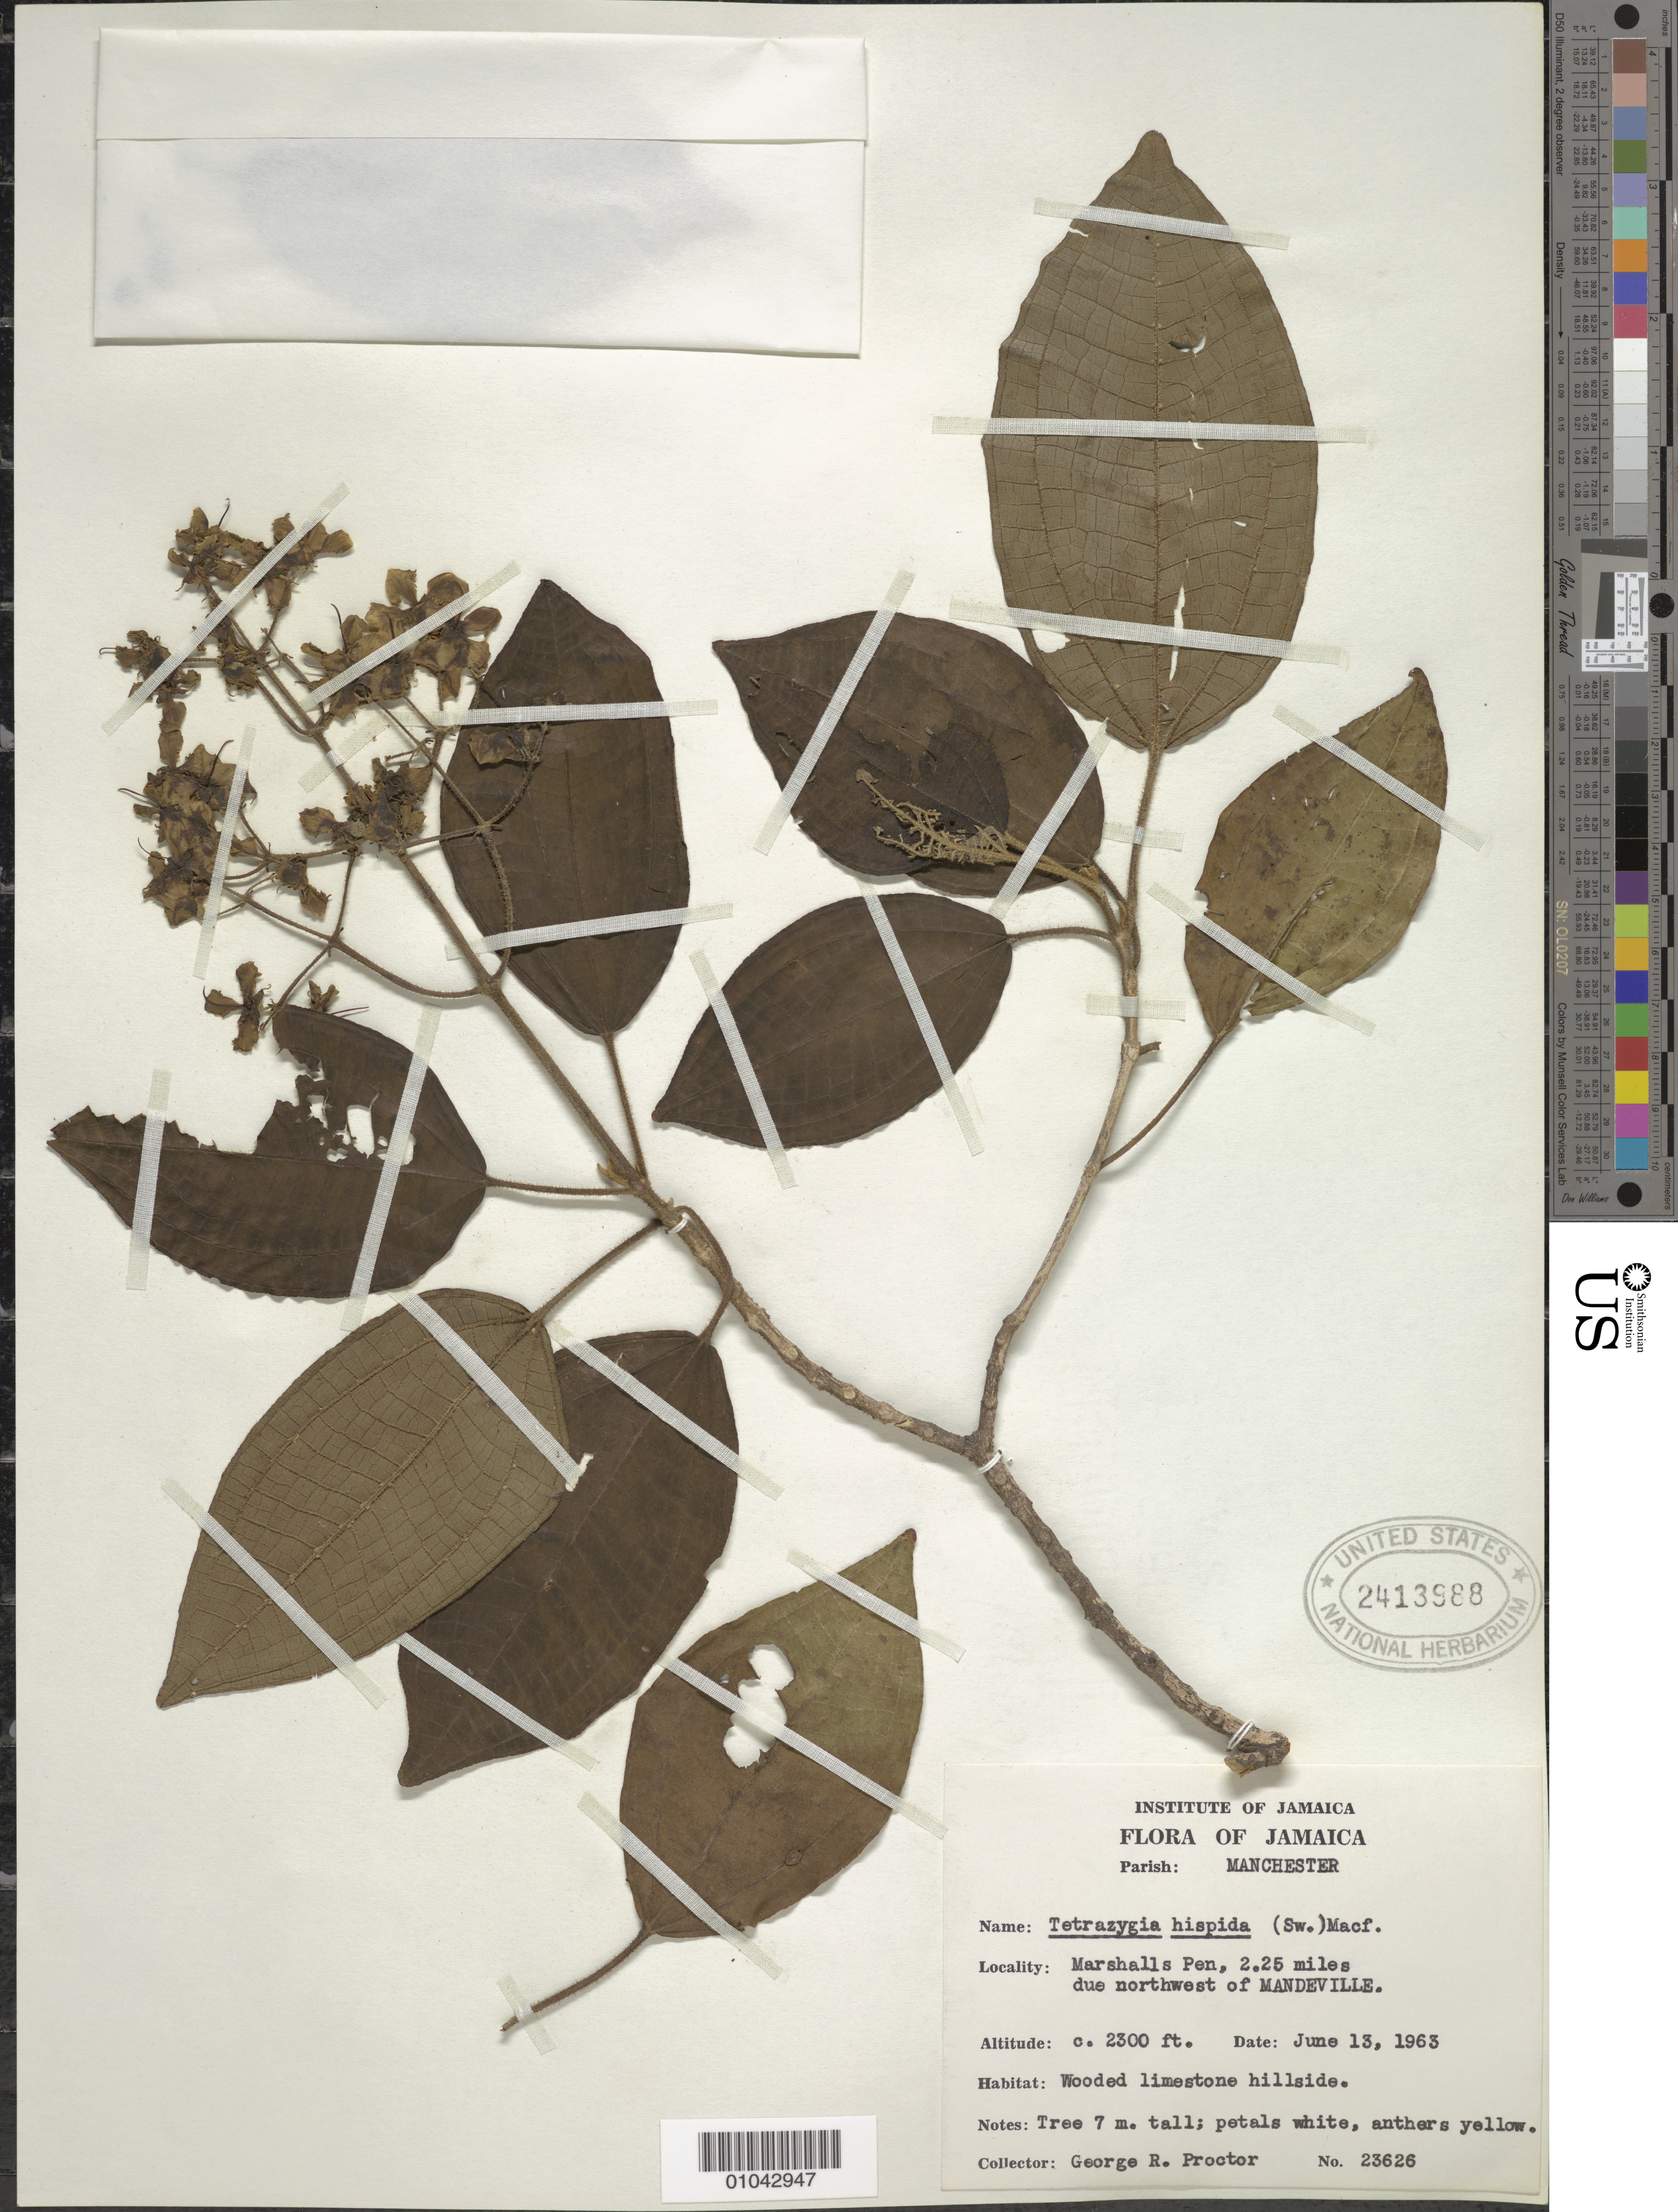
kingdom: Plantae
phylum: Tracheophyta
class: Magnoliopsida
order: Myrtales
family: Melastomataceae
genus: Tetrazygia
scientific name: Tetrazygia hispida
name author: (Sw.) Macfad.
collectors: G. R. Proctor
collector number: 23626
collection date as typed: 13 Jun 1963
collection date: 1963-06-13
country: Jamaica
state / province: Manchester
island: Jamaica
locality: Marshalls Pen, 2.25 miles due northwest of Mandeville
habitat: Wooded limestone hillsides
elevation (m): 701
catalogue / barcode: US 2413988